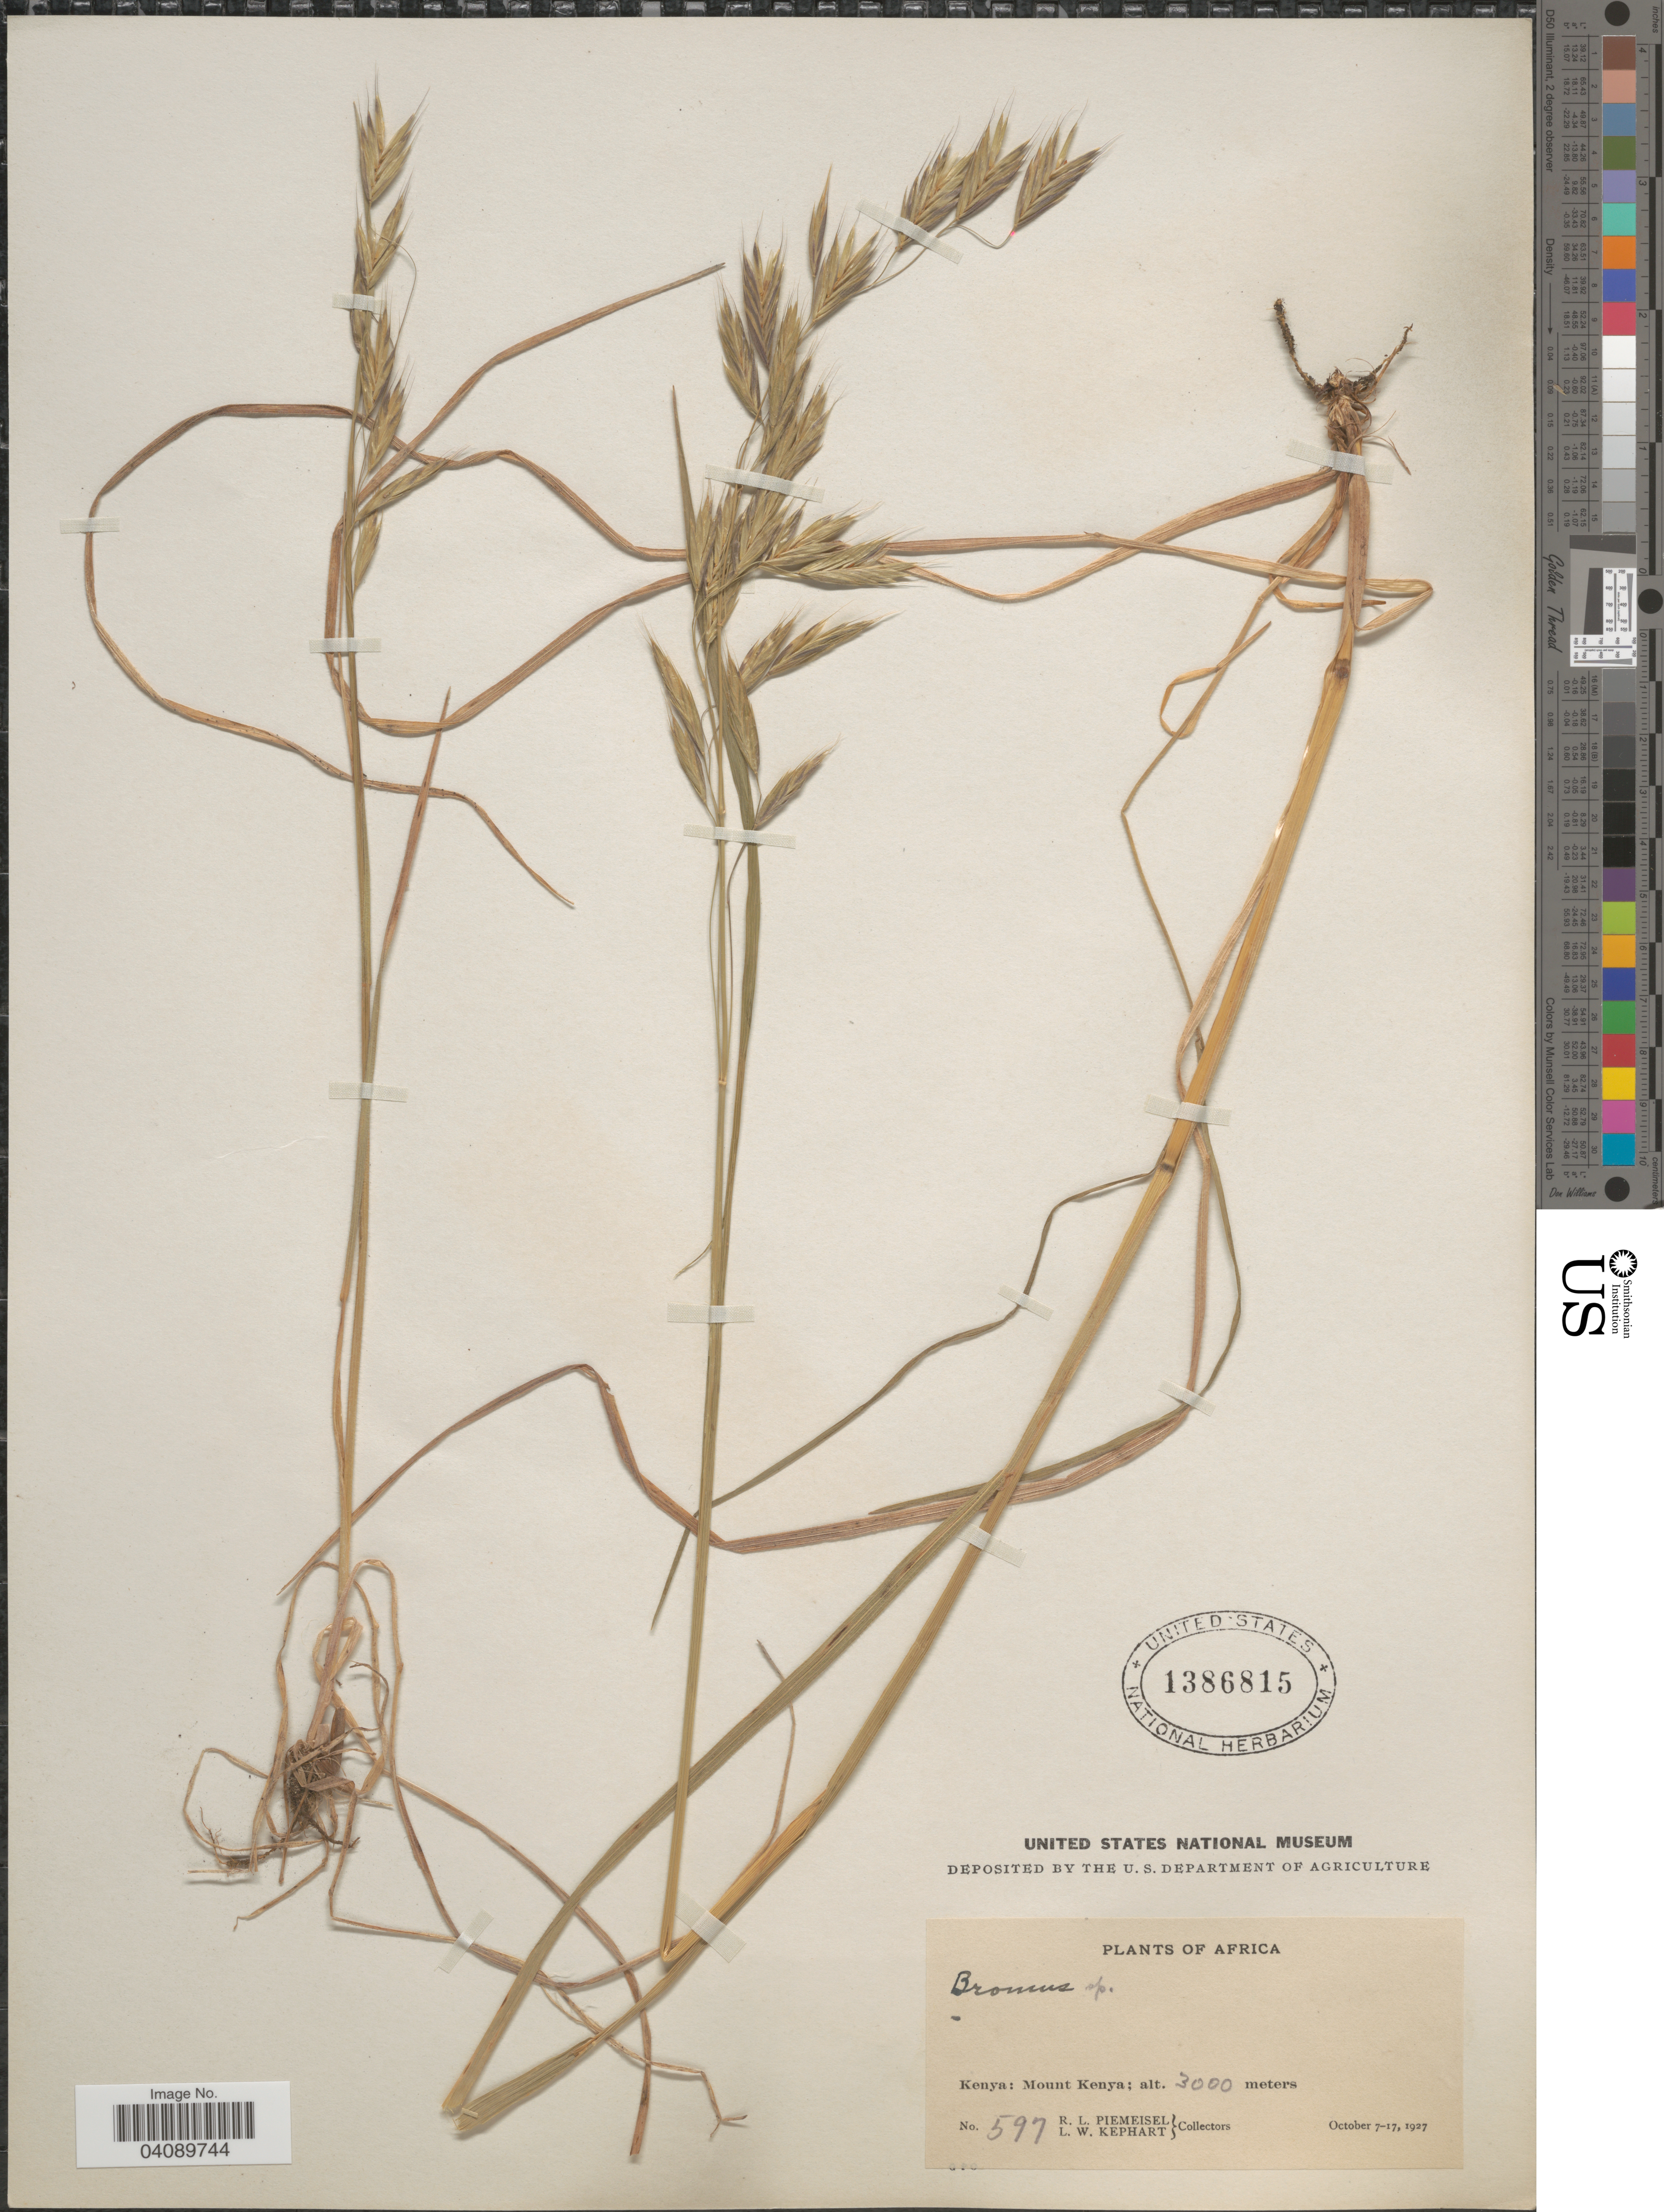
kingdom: Plantae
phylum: Tracheophyta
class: Liliopsida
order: Poales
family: Poaceae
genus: Bromus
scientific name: Bromus sp.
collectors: R. L. Piemeisel & L. W. Kephart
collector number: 597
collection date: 1927-10-07/1927-10-17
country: Kenya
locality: Mount Kenya.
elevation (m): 3000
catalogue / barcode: US 1386815